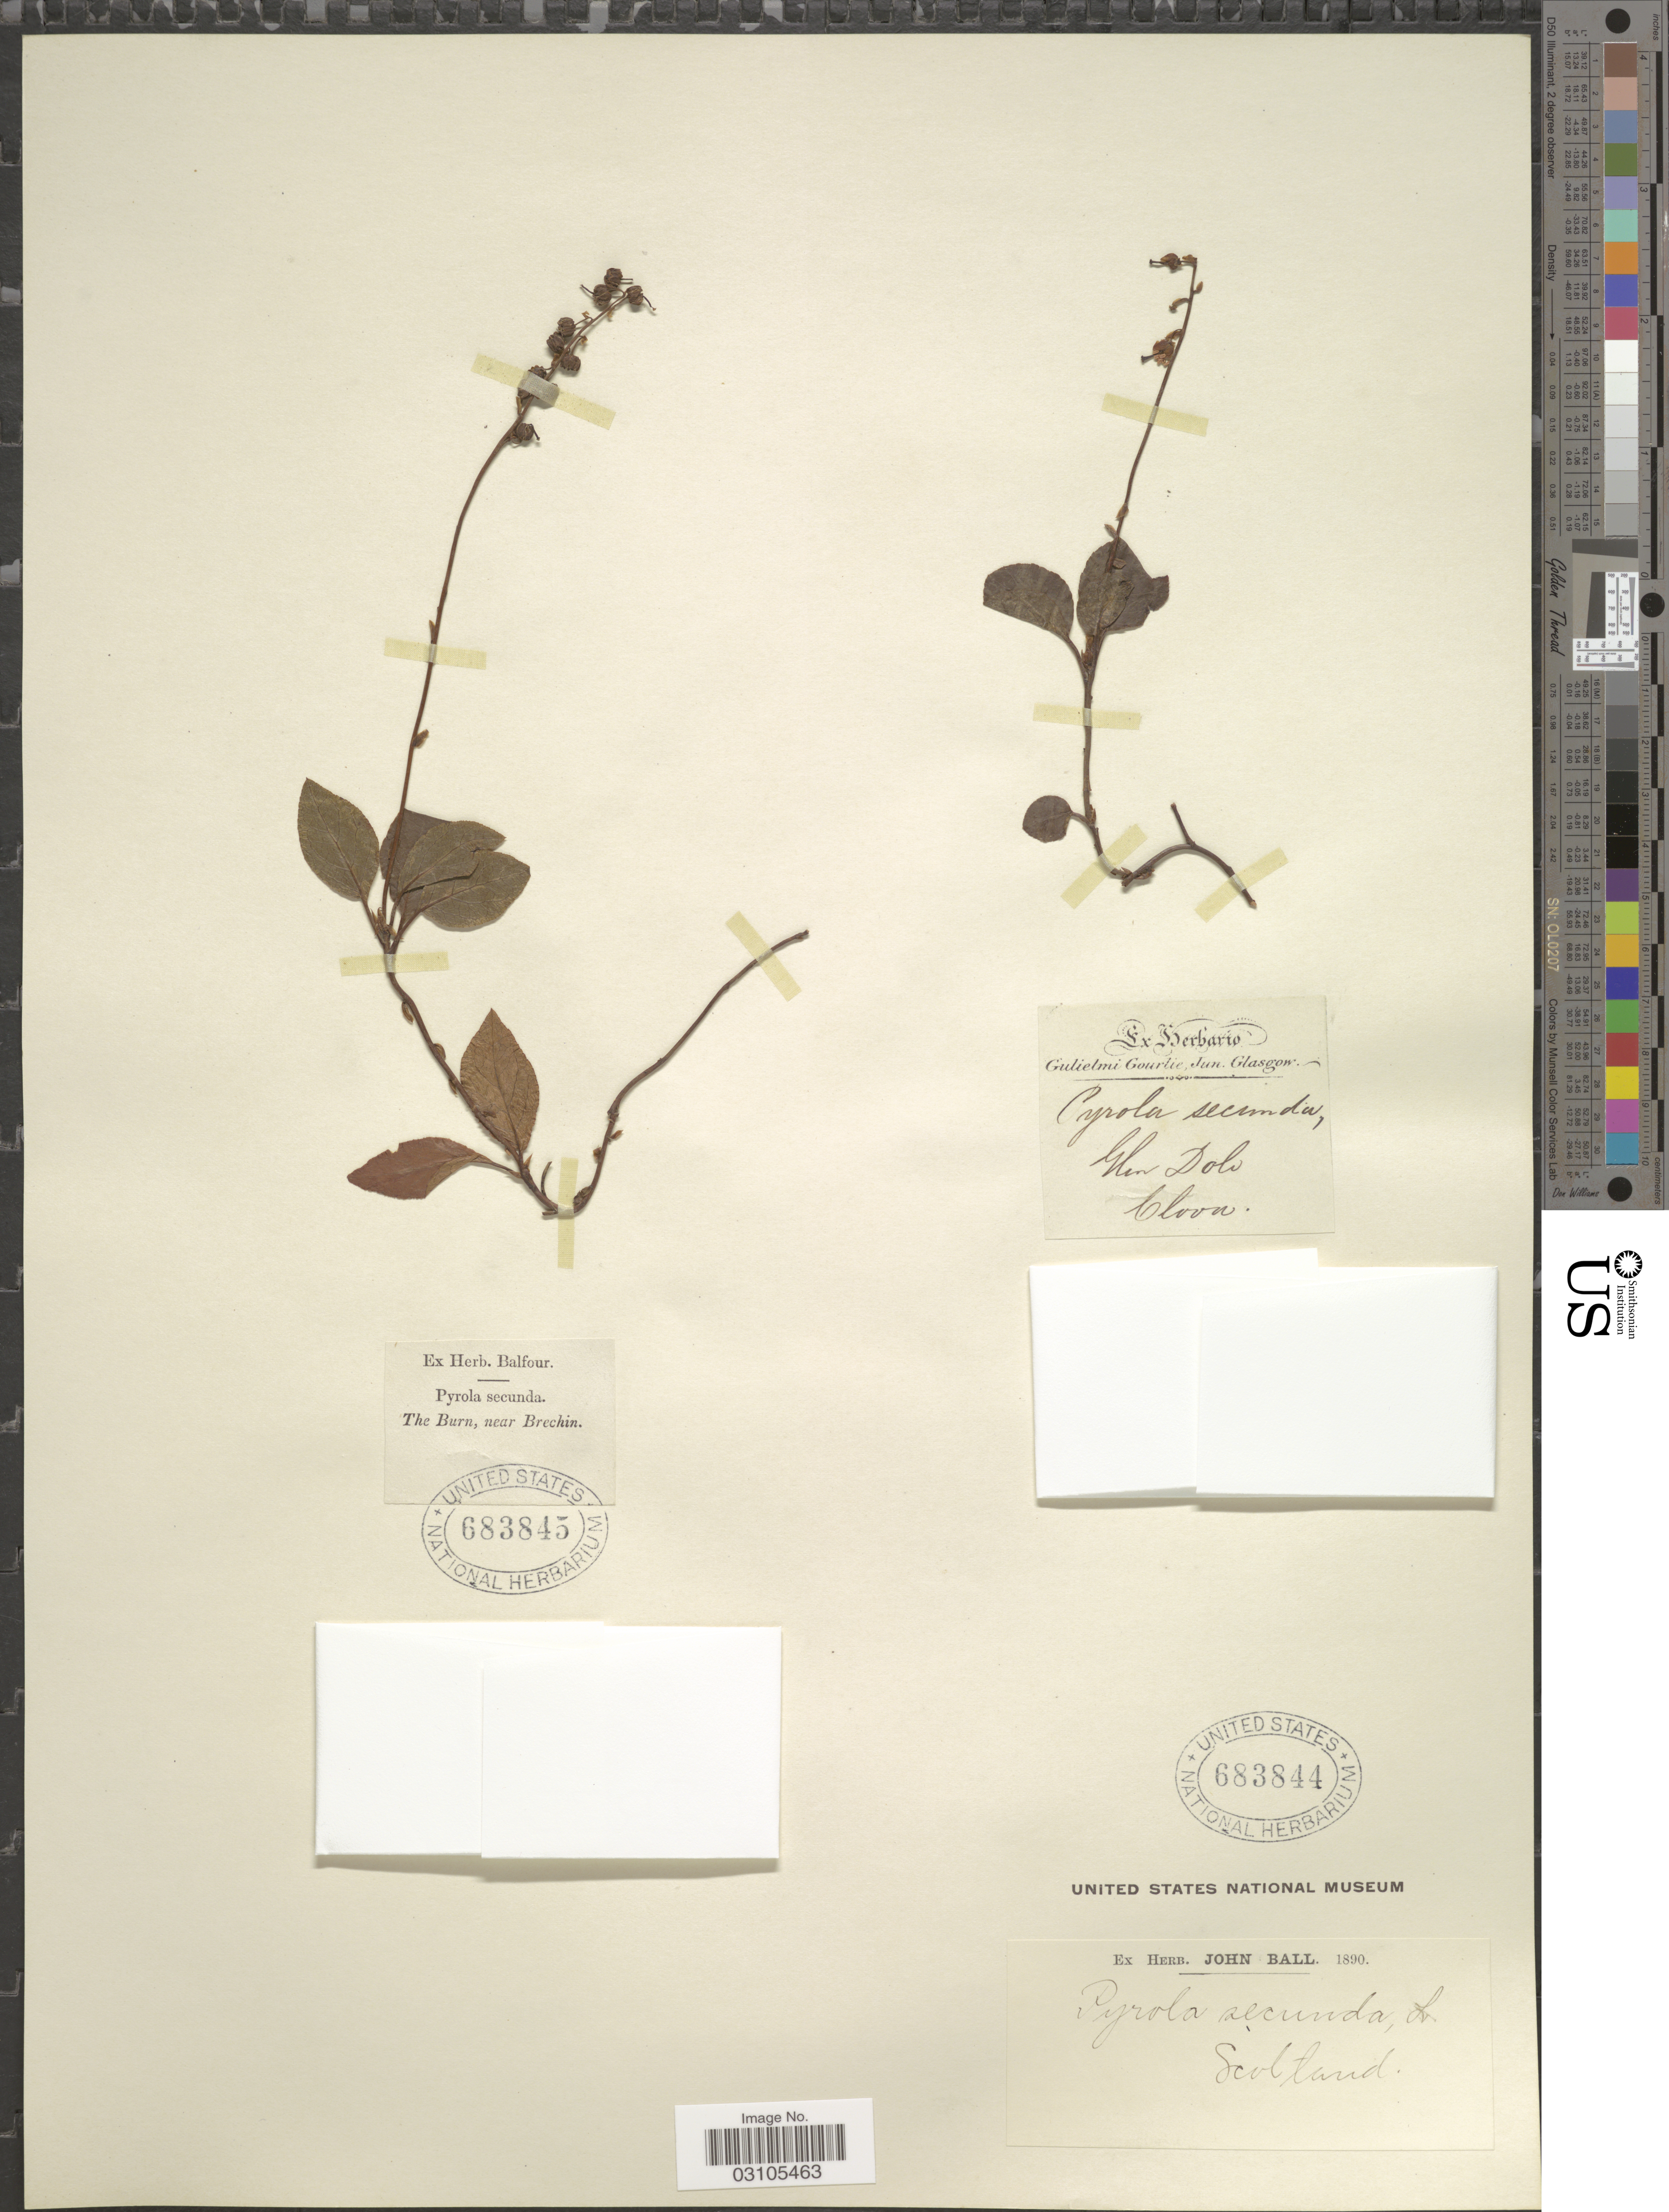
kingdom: Plantae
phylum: Tracheophyta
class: Magnoliopsida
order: Ericales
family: Ericaceae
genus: Orthilia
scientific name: Orthilia secunda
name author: (L.) House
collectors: J. Ball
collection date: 1890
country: United Kingdom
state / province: Scotland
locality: Glen Dolv Cloon. [unsure placement]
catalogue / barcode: US 683844